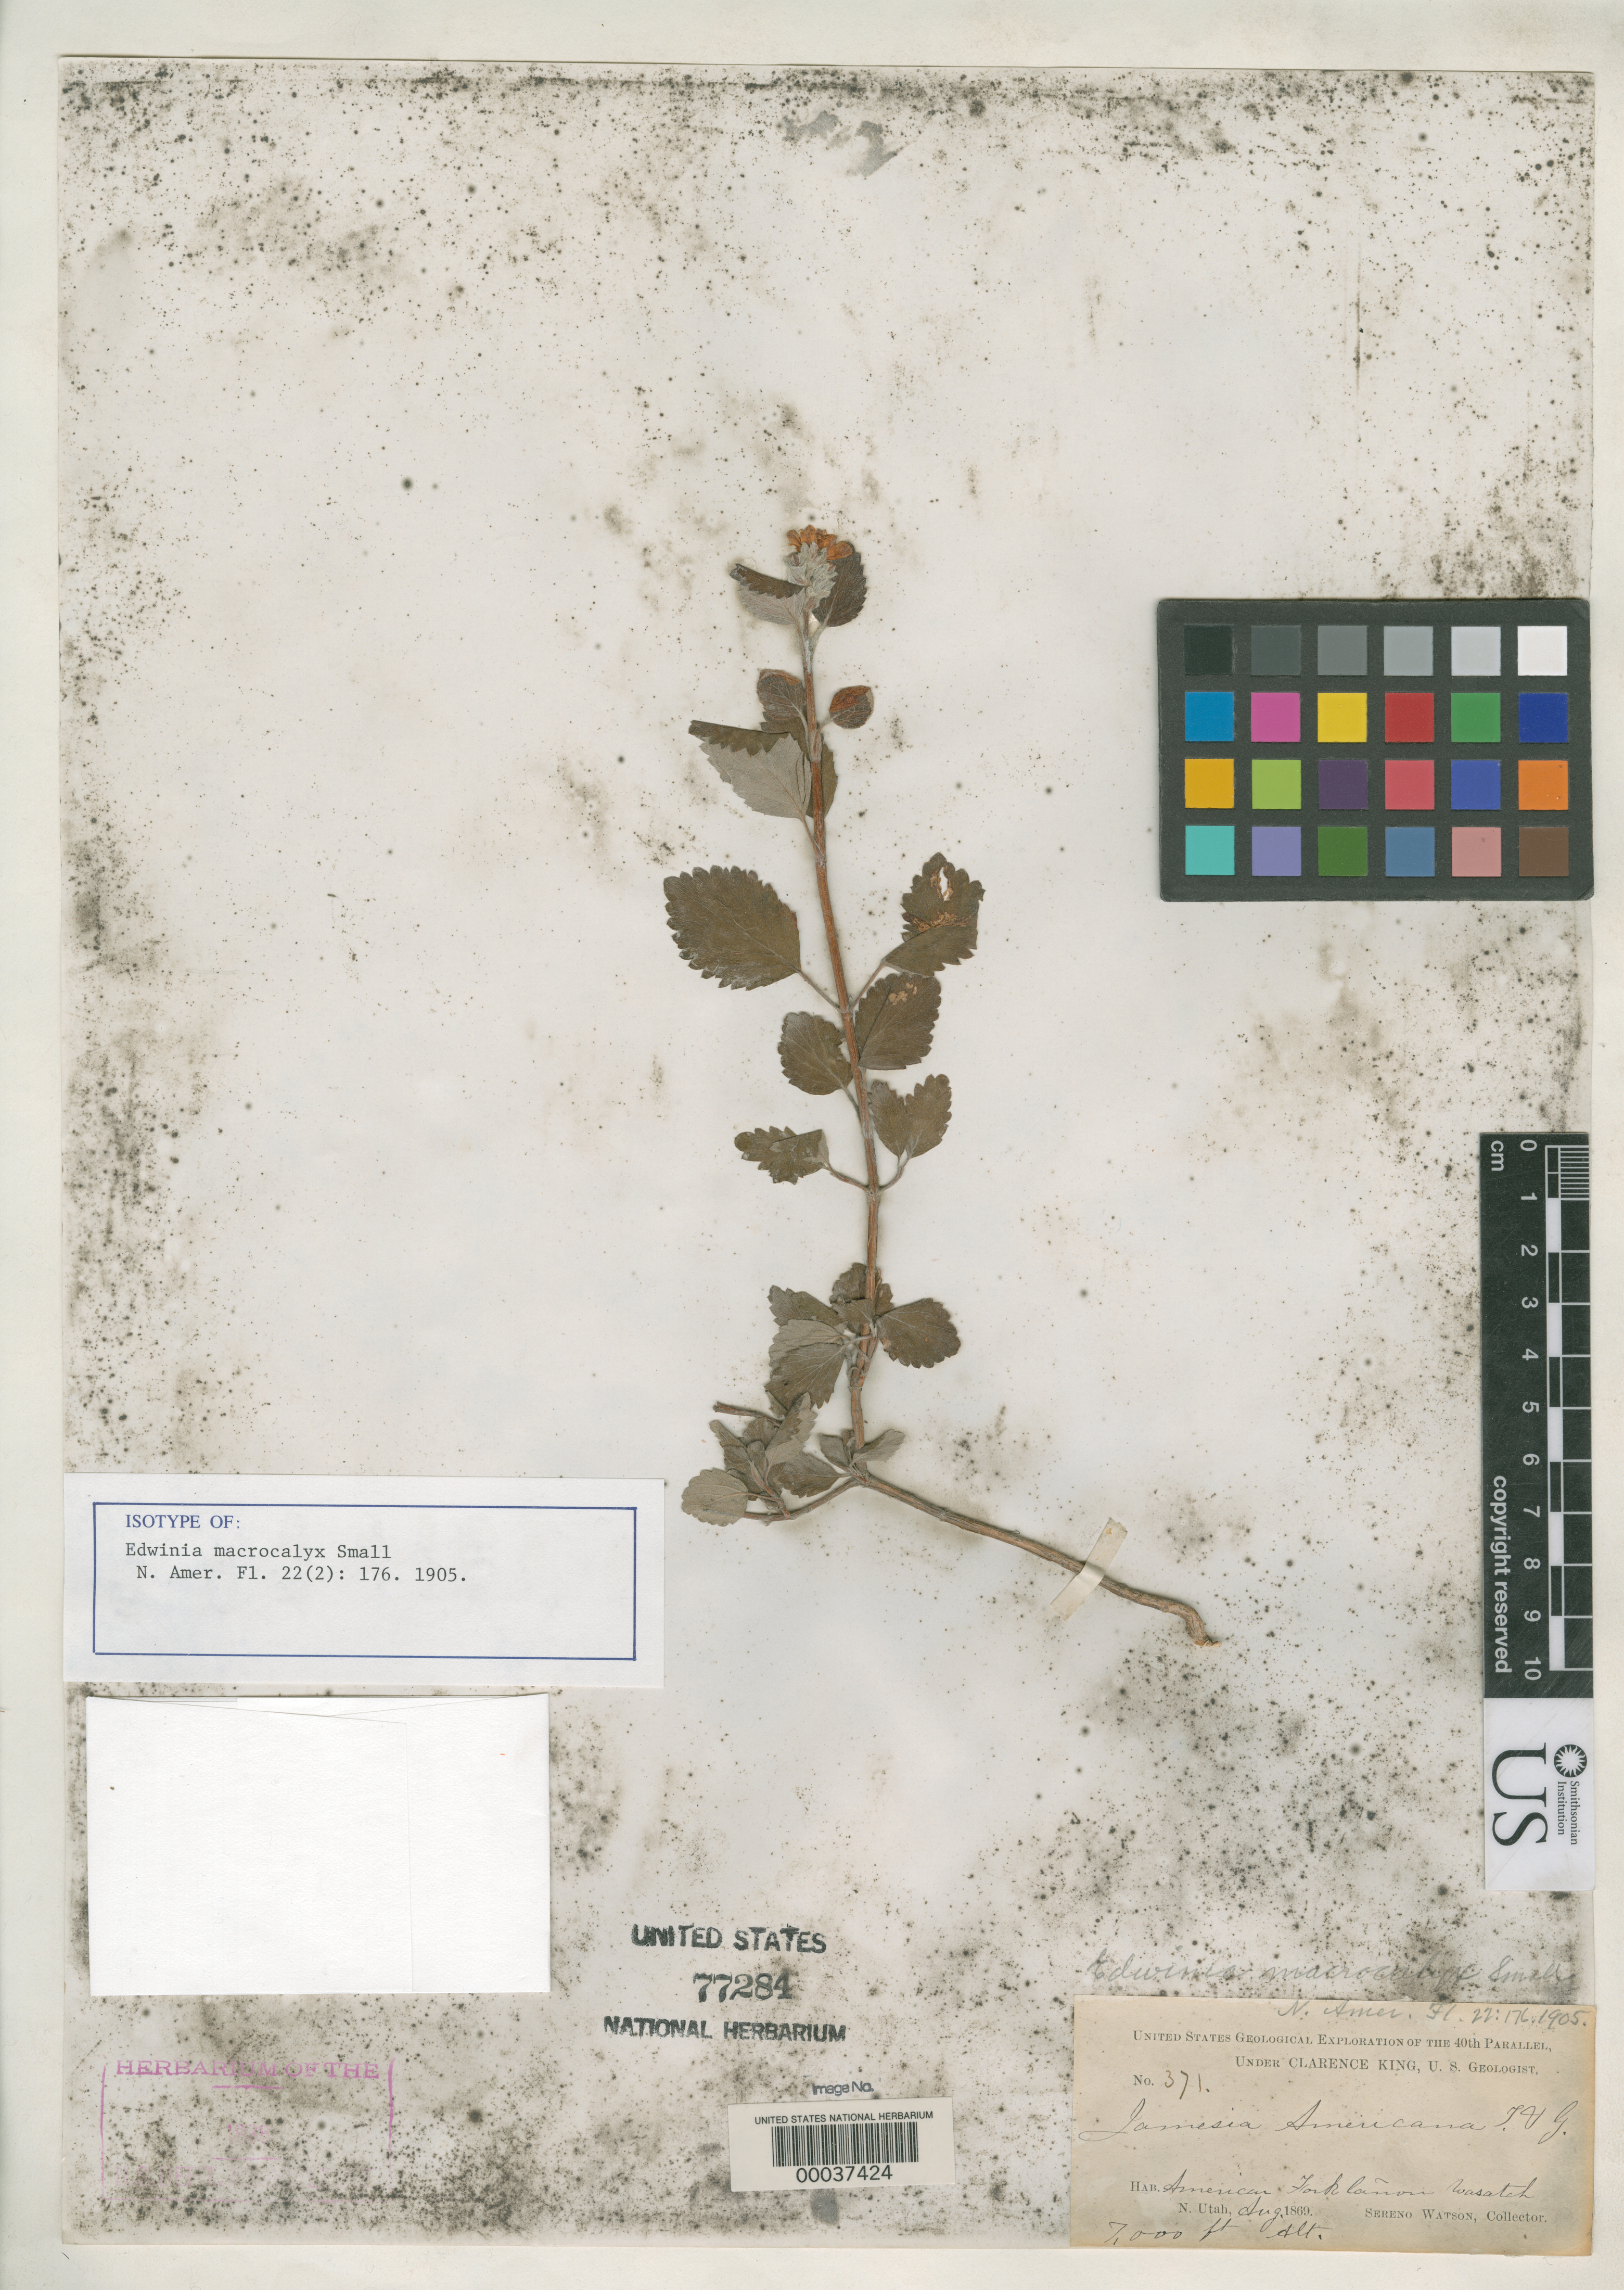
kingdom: Plantae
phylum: Tracheophyta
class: Magnoliopsida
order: Cornales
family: Hydrangeaceae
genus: Edwinia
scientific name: Edwinia macrocalyx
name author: Small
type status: Isotype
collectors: S. Watson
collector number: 371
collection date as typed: Aug 1869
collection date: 1869-08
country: United States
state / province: Utah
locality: Wasatch.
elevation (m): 2134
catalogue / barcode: US 77284